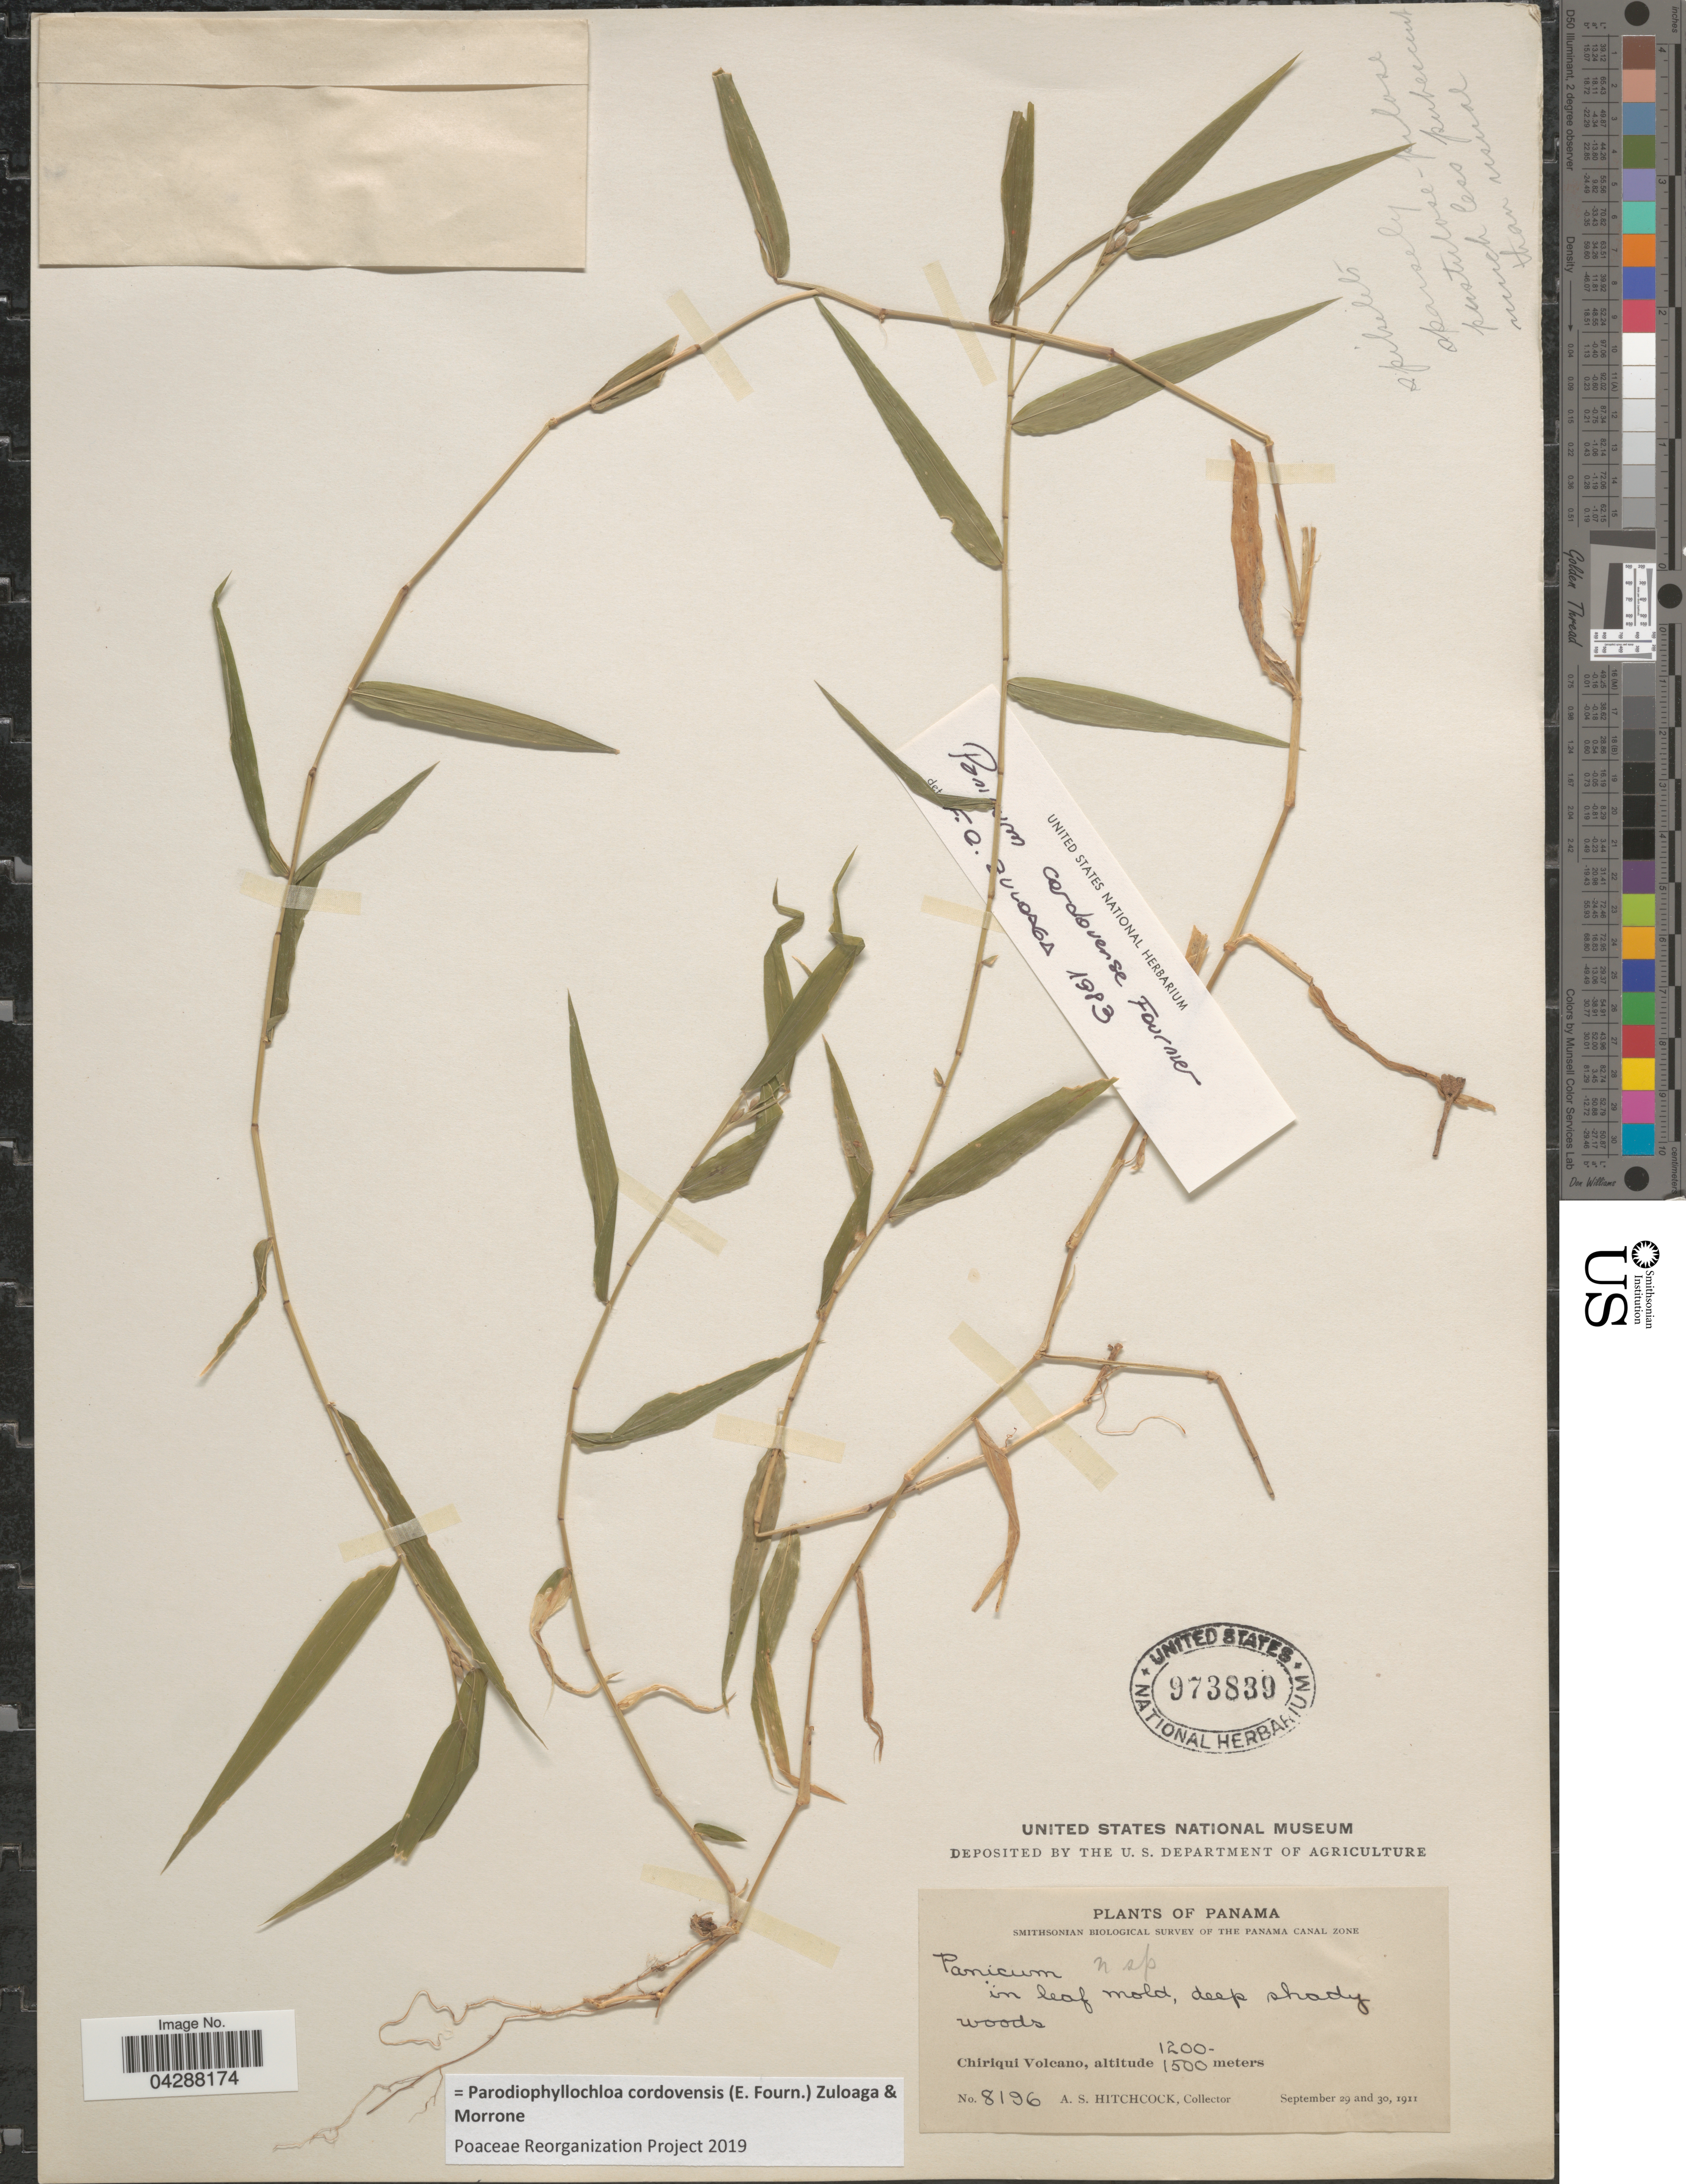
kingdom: Plantae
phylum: Tracheophyta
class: Liliopsida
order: Poales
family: Poaceae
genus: Parodiophyllochloa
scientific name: Parodiophyllochloa cordovensis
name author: (E. Fourn.) Zuloaga & Morrone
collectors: A. S. Hitchcock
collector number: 8196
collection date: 1911-09-29/1911-09-30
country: Panama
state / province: Chiriqui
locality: Smithsonian Biological Survey Of The Panama Canal Zone. Chiriqui Volcano.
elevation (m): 1200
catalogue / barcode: US 973839